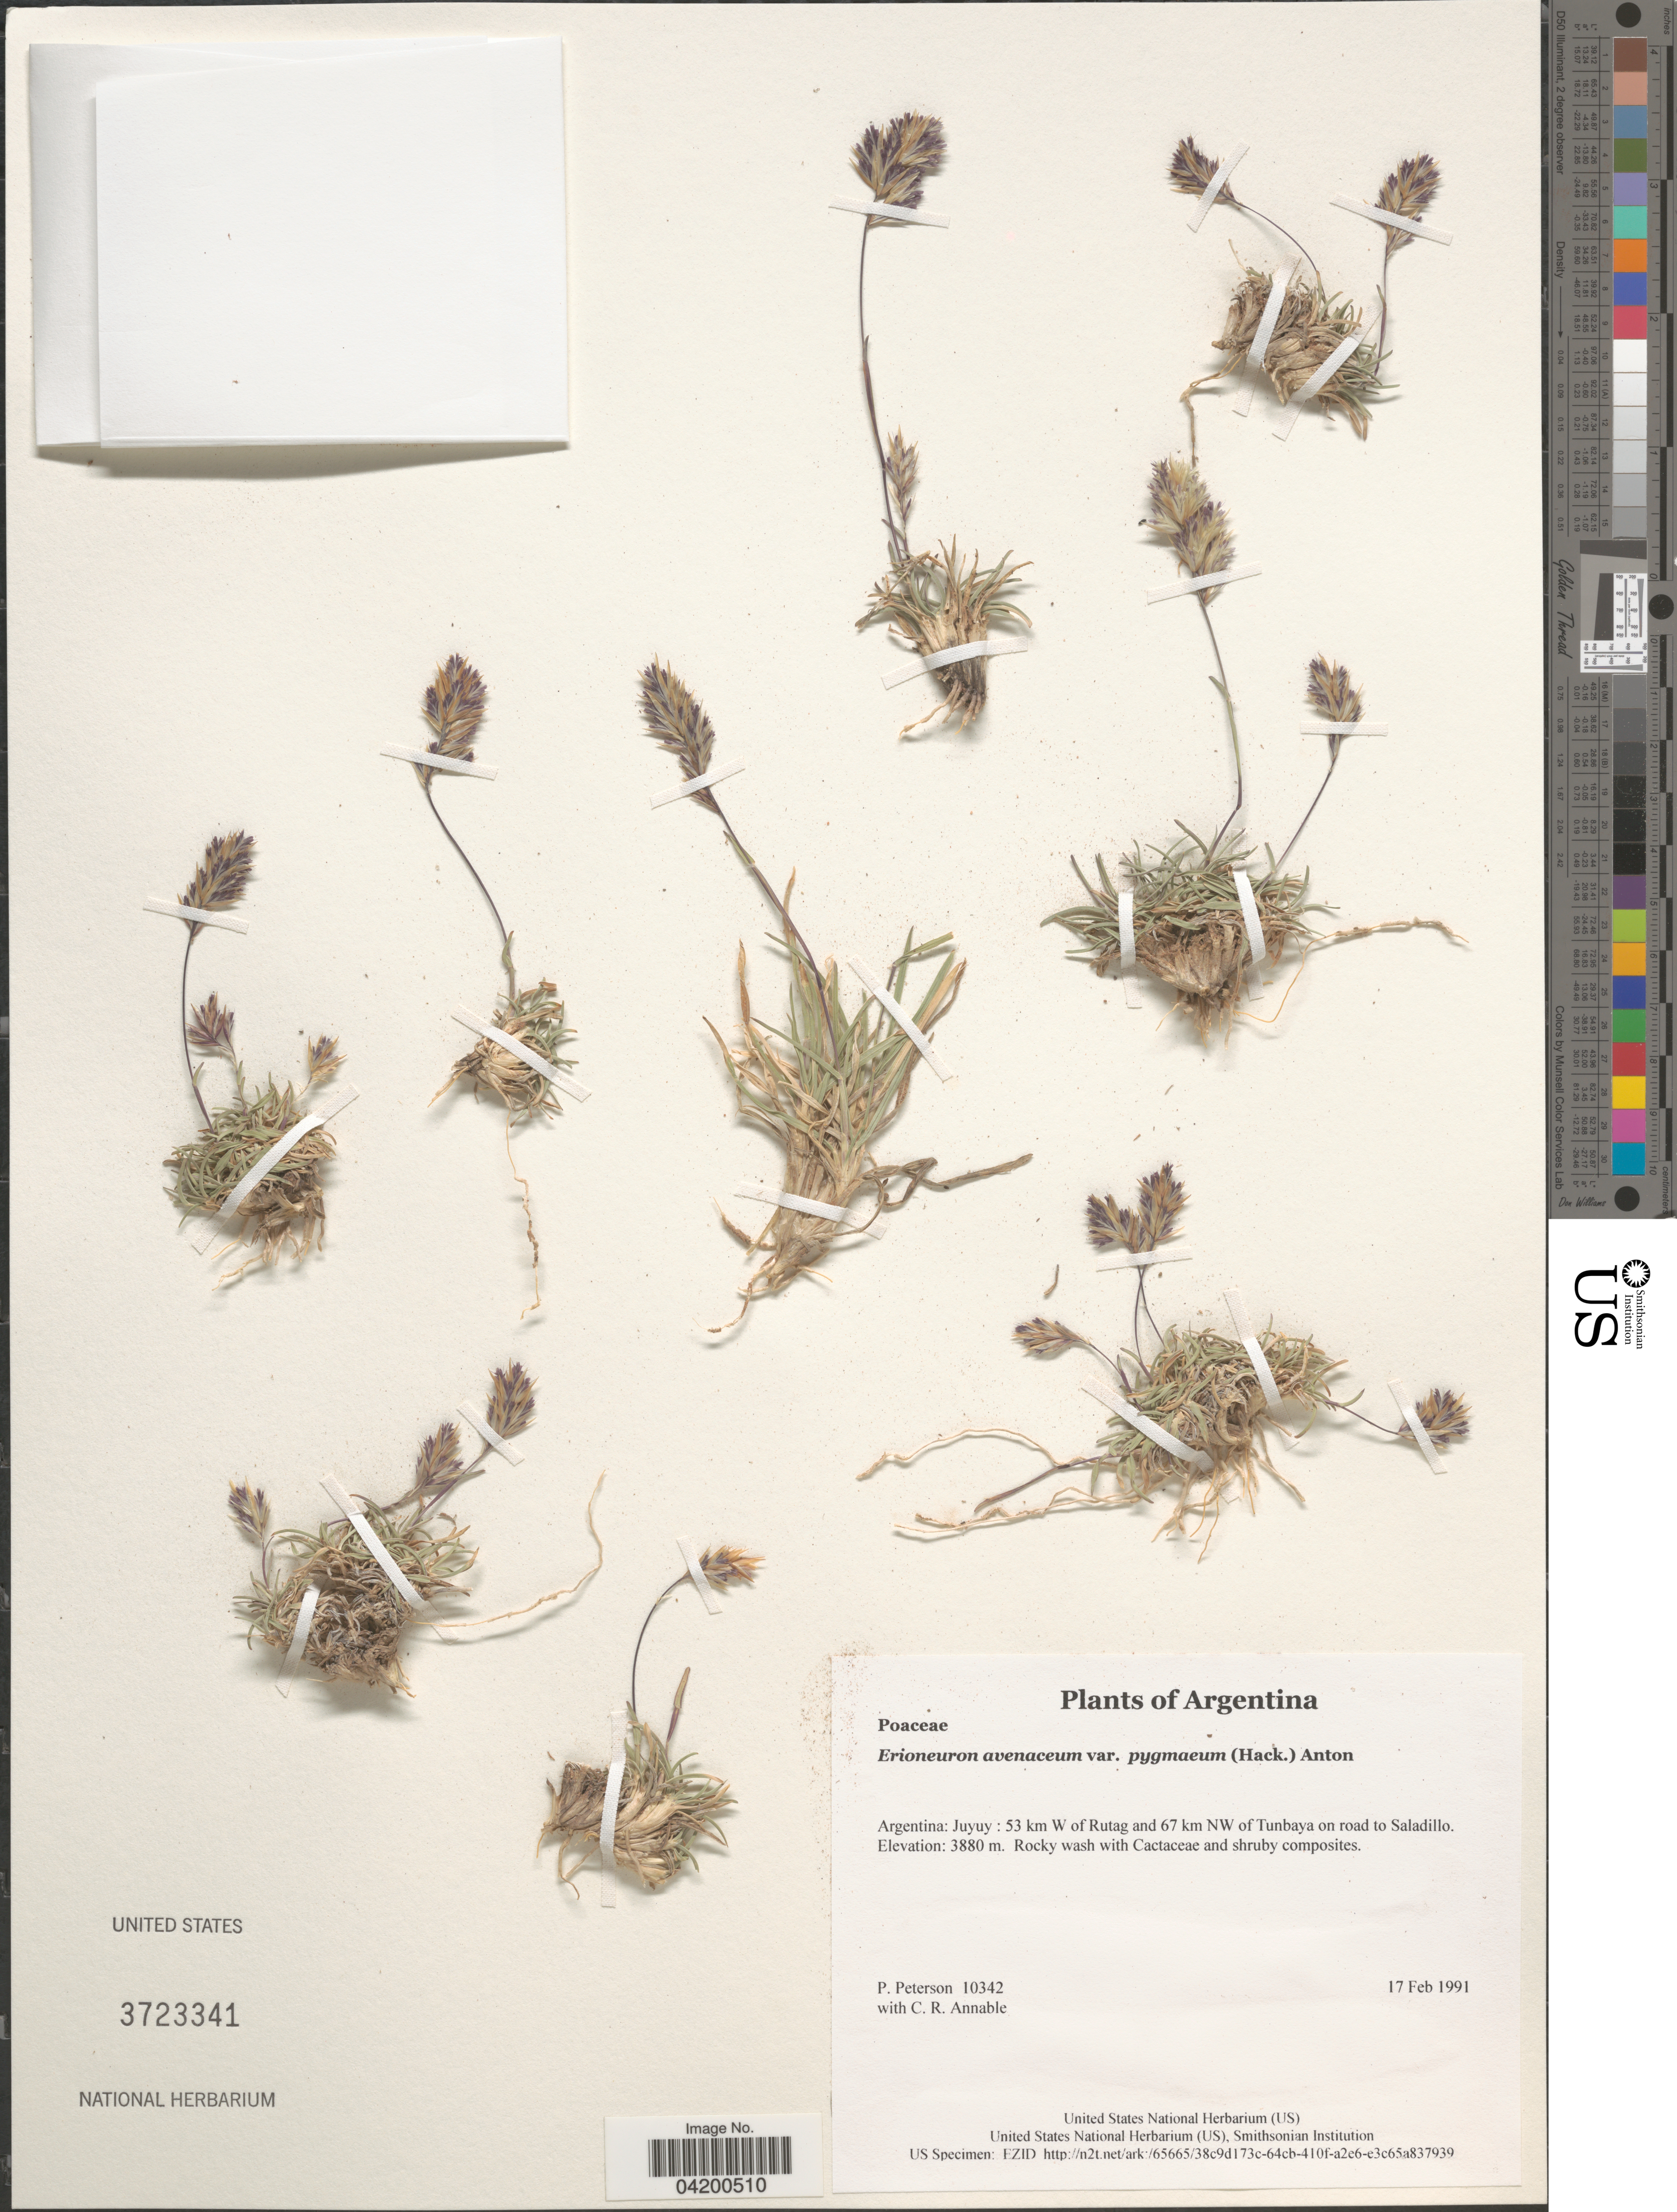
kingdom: Plantae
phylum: Tracheophyta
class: Liliopsida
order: Poales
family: Poaceae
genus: Erioneuron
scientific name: Erioneuron avenaceum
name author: (Kunth) Tateoka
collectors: P. Peterson & C. R. Annable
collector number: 10342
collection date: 1991-02-17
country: Argentina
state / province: Jujuy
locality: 53 km W of Rutag and 67 km NW of Tunbaya on road to Saladillo.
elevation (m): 3880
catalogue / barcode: US 3723341